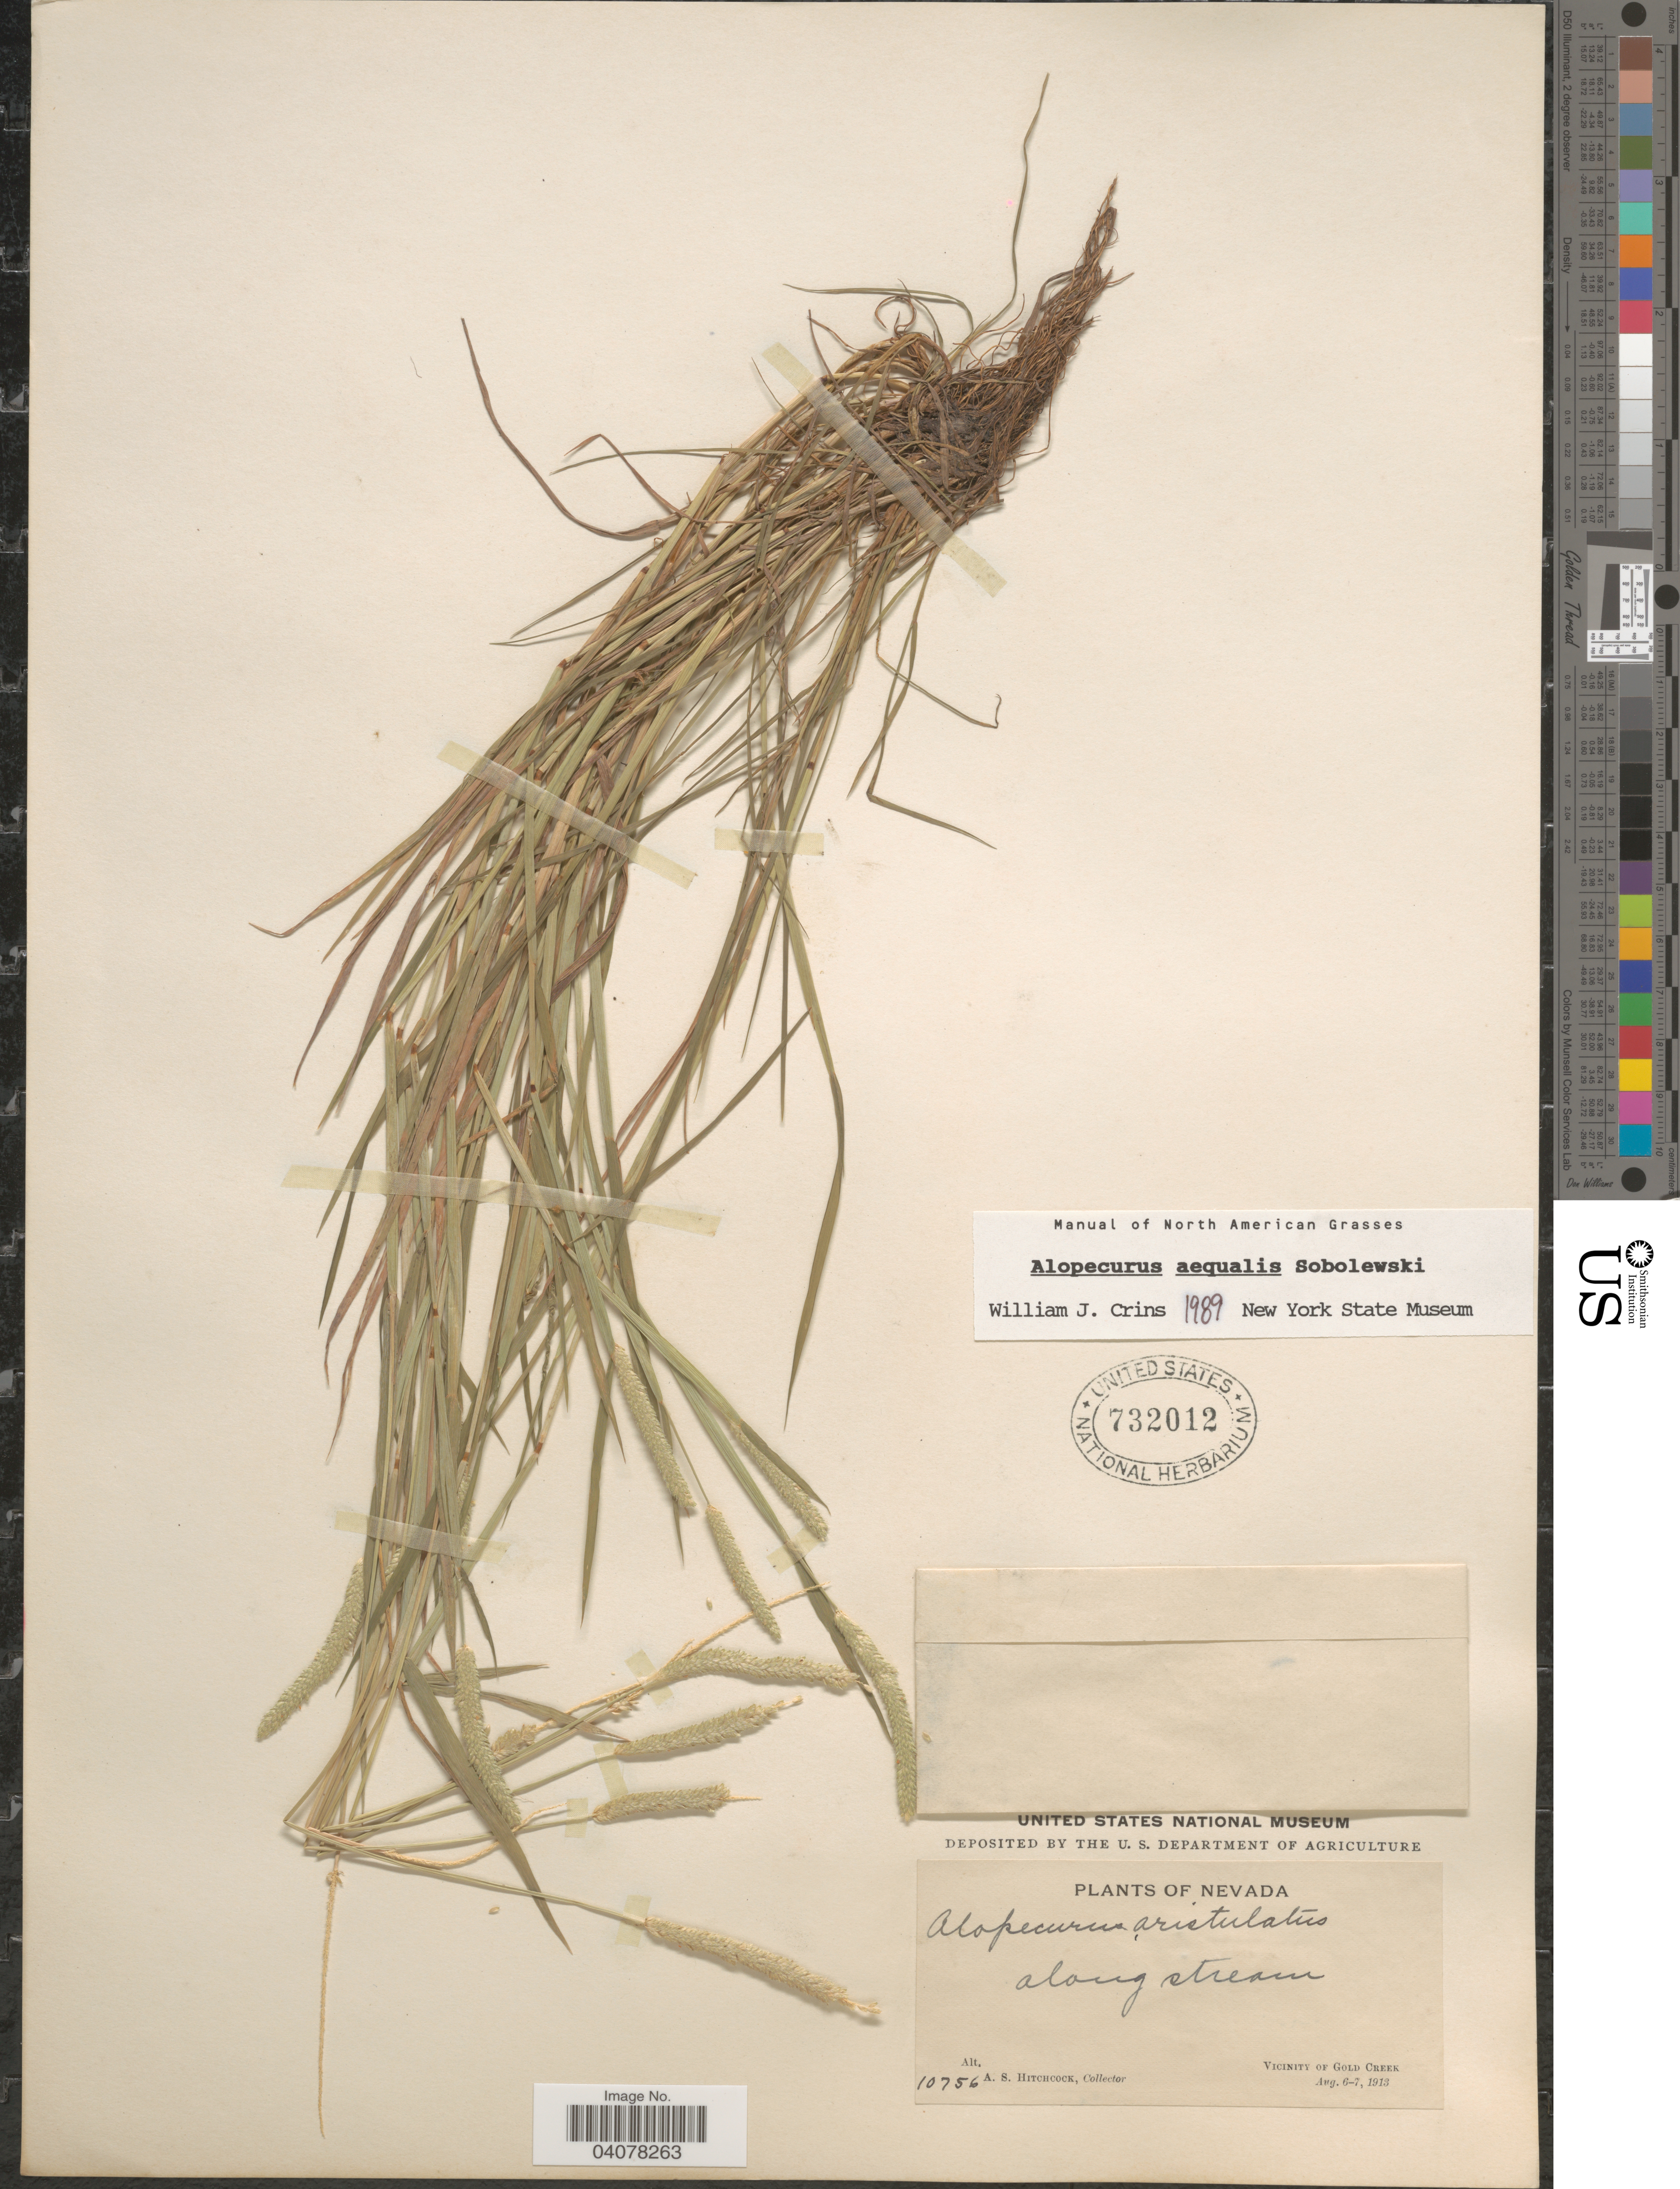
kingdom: Plantae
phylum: Tracheophyta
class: Liliopsida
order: Poales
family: Poaceae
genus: Alopecurus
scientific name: Alopecurus aequalis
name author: Sobol.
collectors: A. S. Hitchcock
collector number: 10756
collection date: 1913-08-06/1913-08-07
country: United States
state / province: Nevada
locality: Along stream. Vicinity of Gold Creek.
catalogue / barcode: US 732012